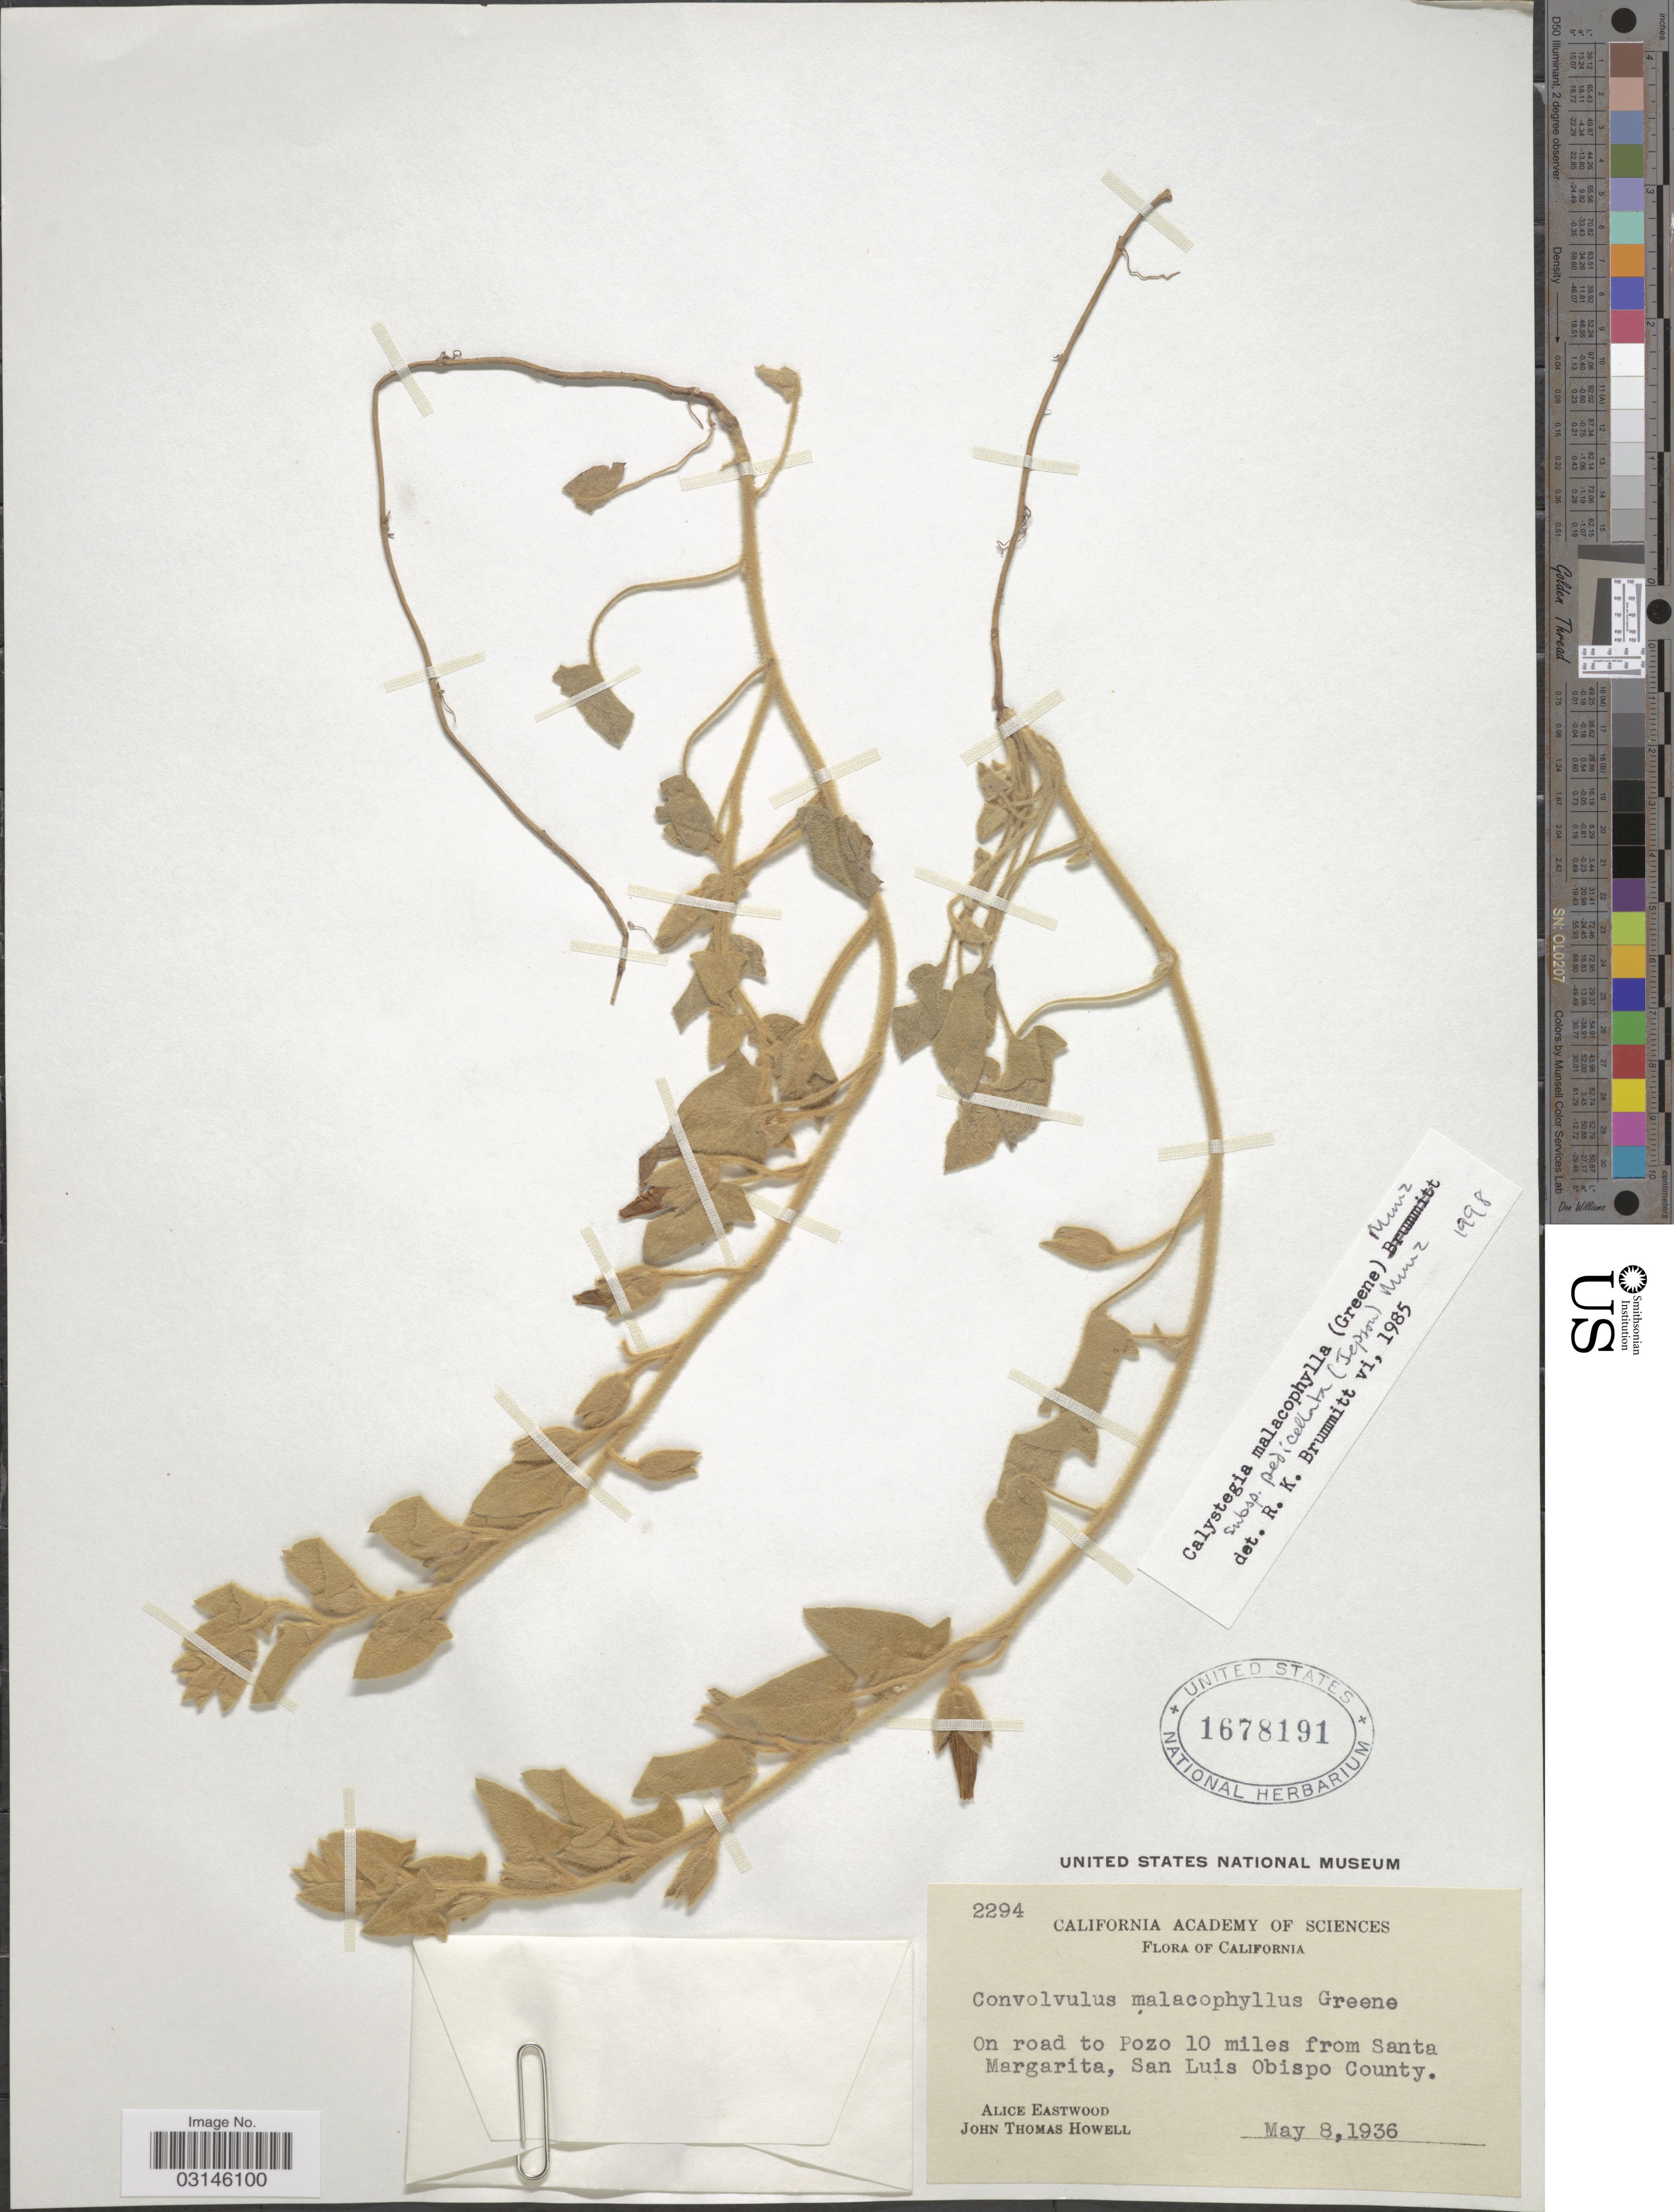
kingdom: Plantae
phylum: Tracheophyta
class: Magnoliopsida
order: Solanales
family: Convolvulaceae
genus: Calystegia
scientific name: Calystegia malacophylla subsp. pedicellata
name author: (Jeps.) Munz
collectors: A. Eastwood & J. T. Howell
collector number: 2294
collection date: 1936-05-08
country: United States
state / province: California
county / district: San Luis Obispo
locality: On road to Pozo 10 miles from Santa Margarita, San Luis Obispo County.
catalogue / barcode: US 1678191